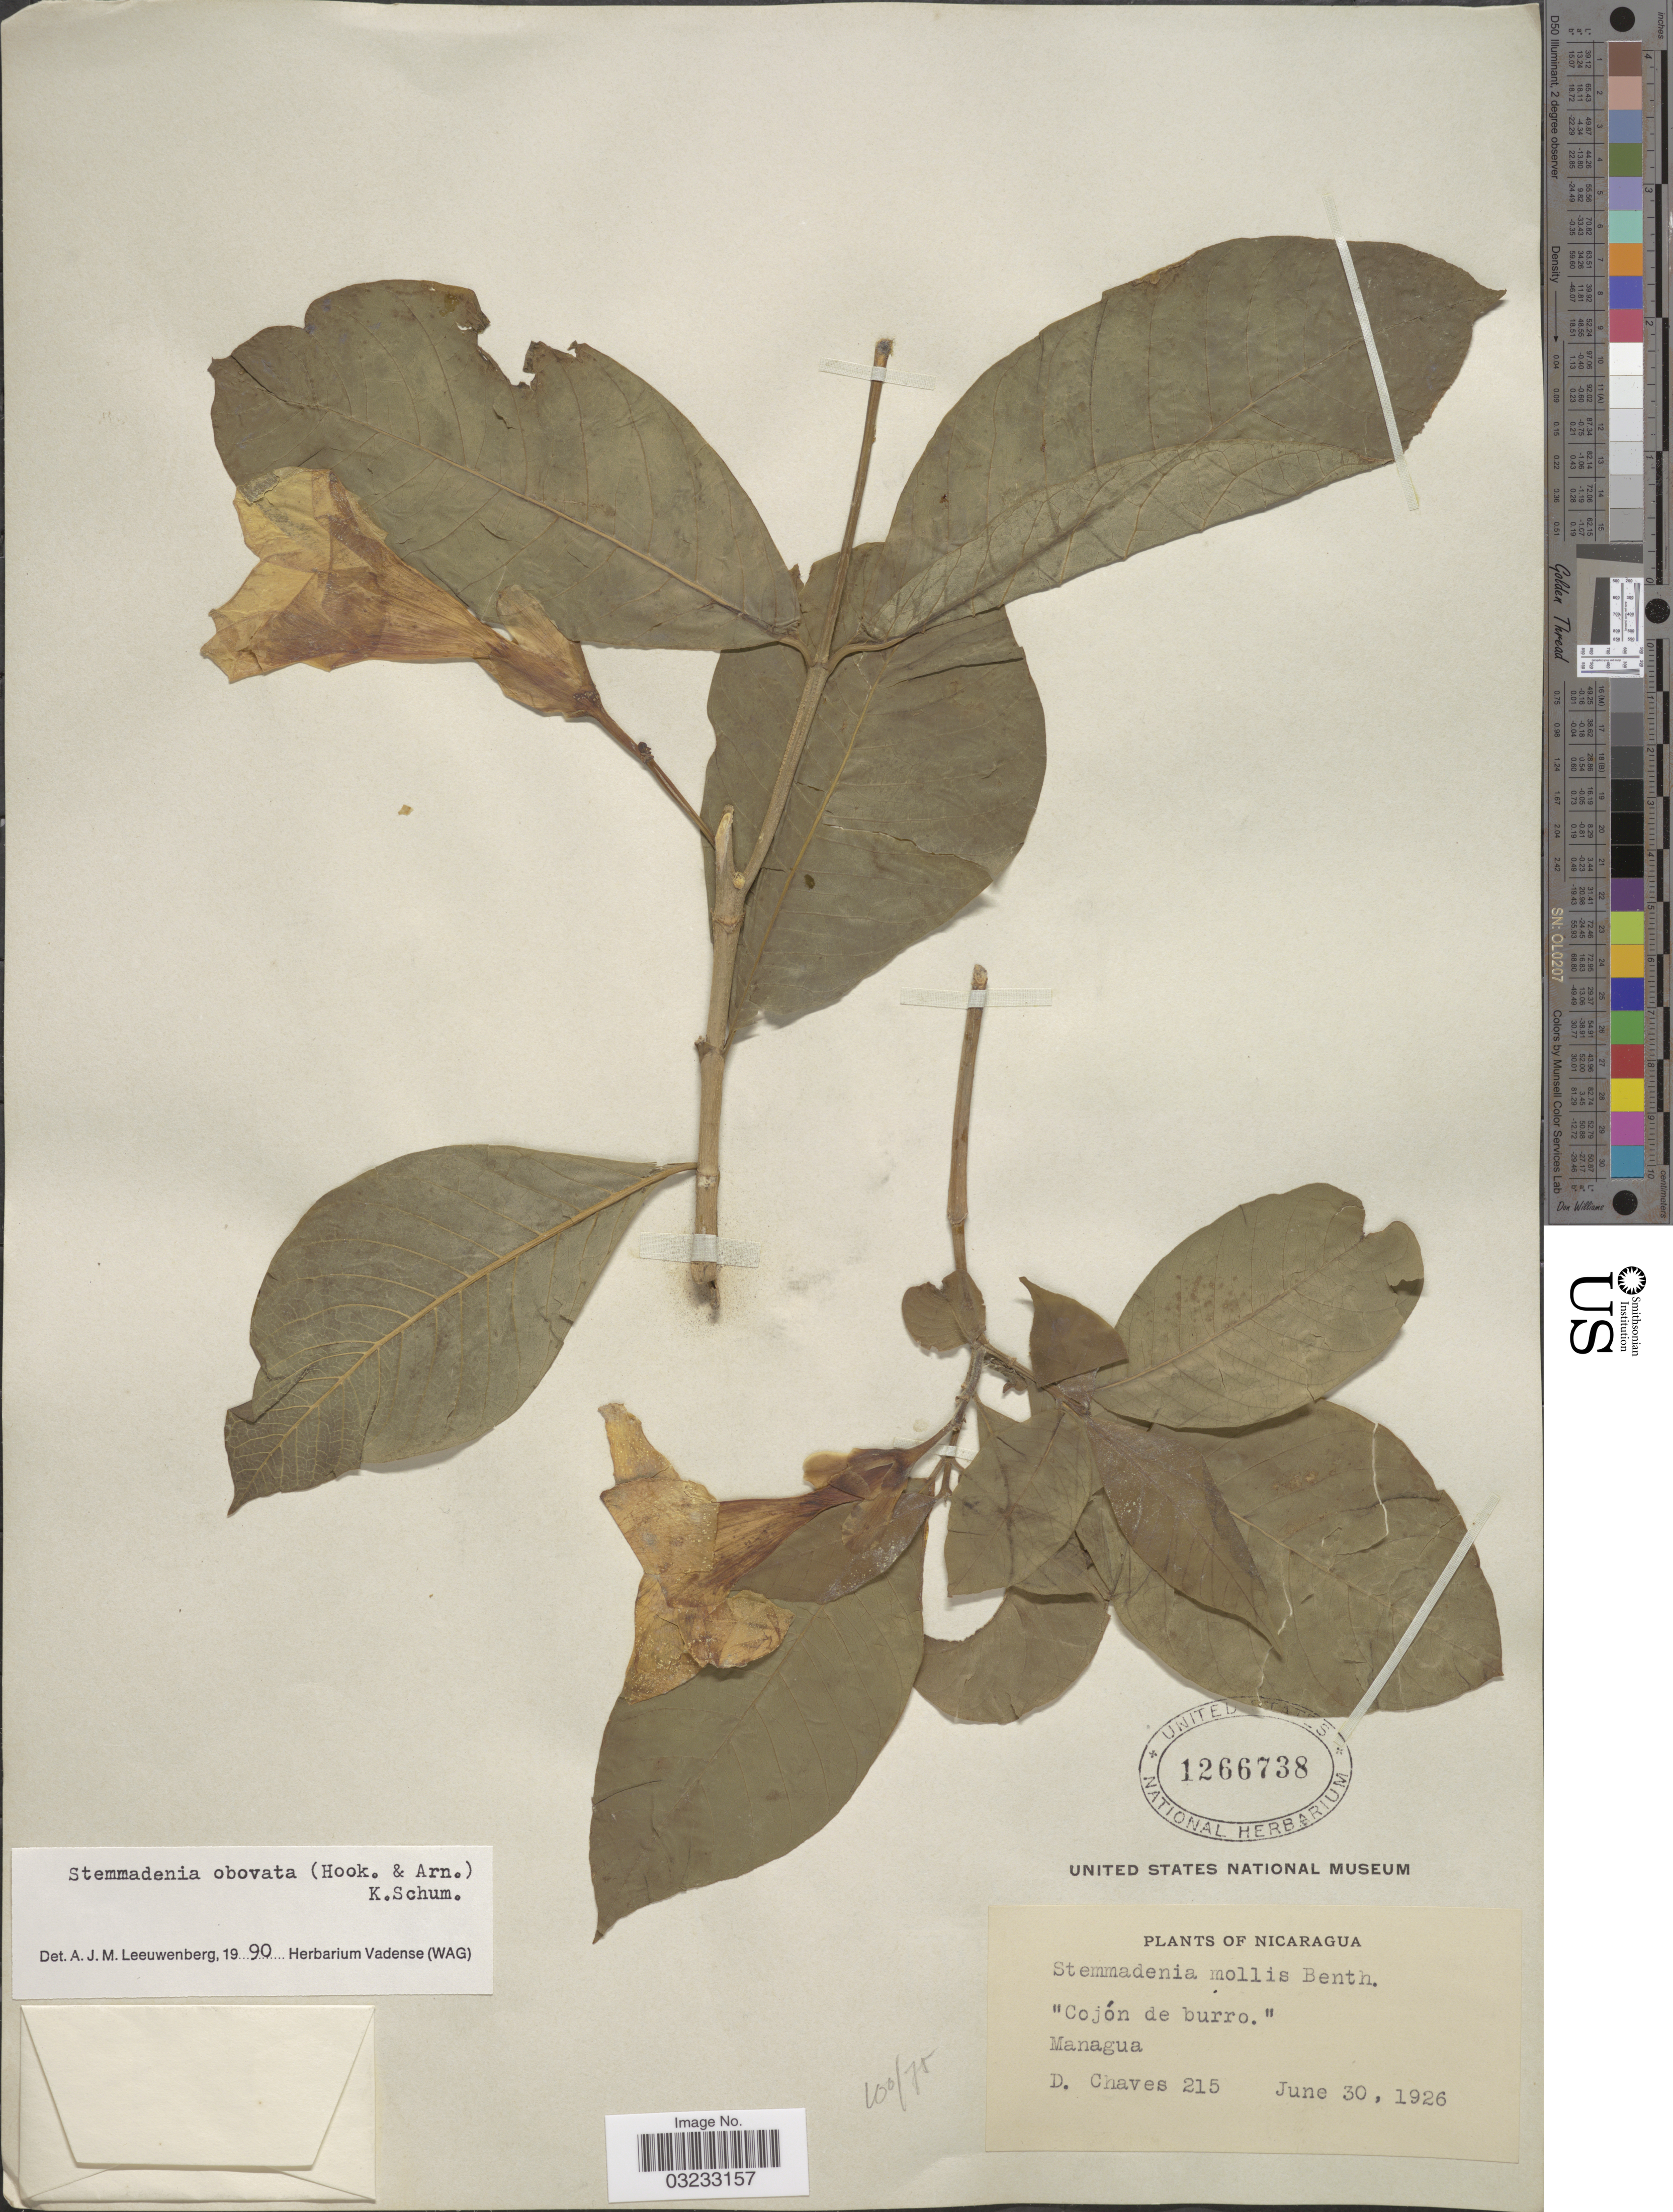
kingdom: Plantae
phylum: Tracheophyta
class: Magnoliopsida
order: Gentianales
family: Apocynaceae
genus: Stemmadenia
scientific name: Stemmadenia obovata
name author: (Hook. & Arn.) K. Schum.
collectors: D. Chaves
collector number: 215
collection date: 1926-06-30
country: Nicaragua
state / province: Managua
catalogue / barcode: US 1266738